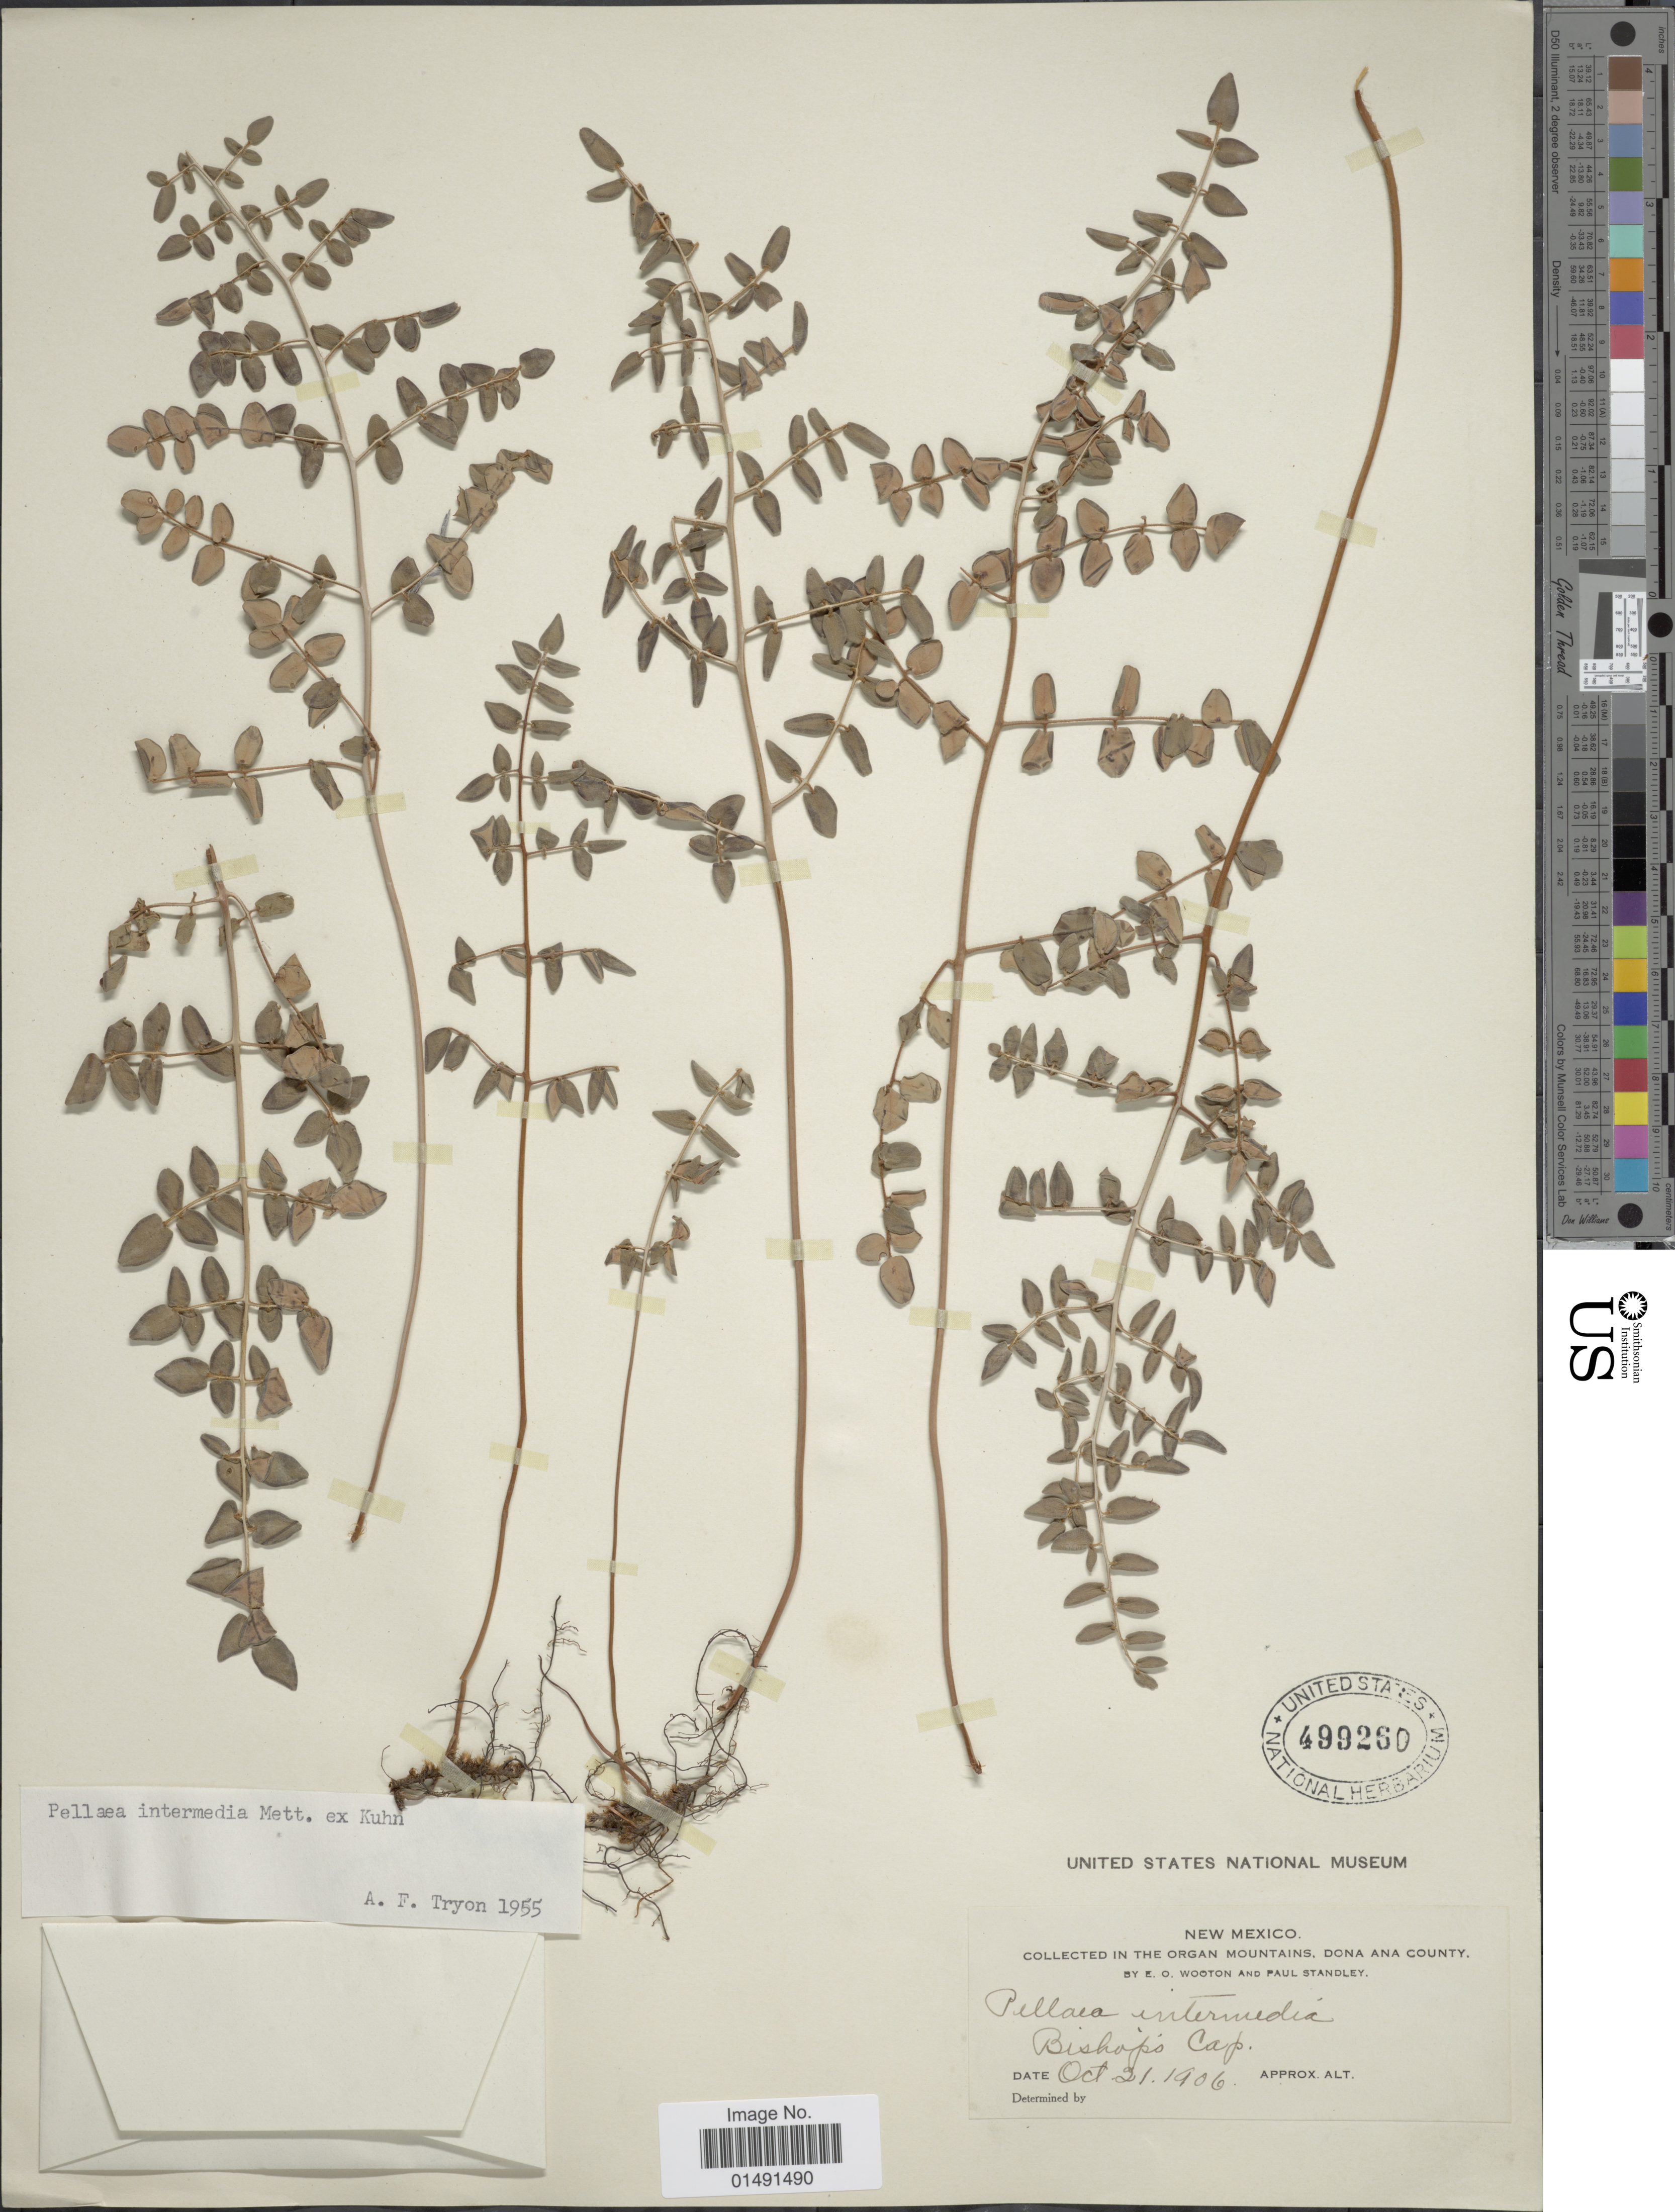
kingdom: Plantae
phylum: Tracheophyta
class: Polypodiopsida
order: Polypodiales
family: Pteridaceae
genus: Pellaea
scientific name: Pellaea intermedia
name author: Mett. ex Kuhn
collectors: E. O. Wooton & P. C. Standley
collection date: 1906-10-21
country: United States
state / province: New Mexico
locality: In the Organ Mountains, Dona Ana County, Bishops Cap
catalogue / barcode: US 499260